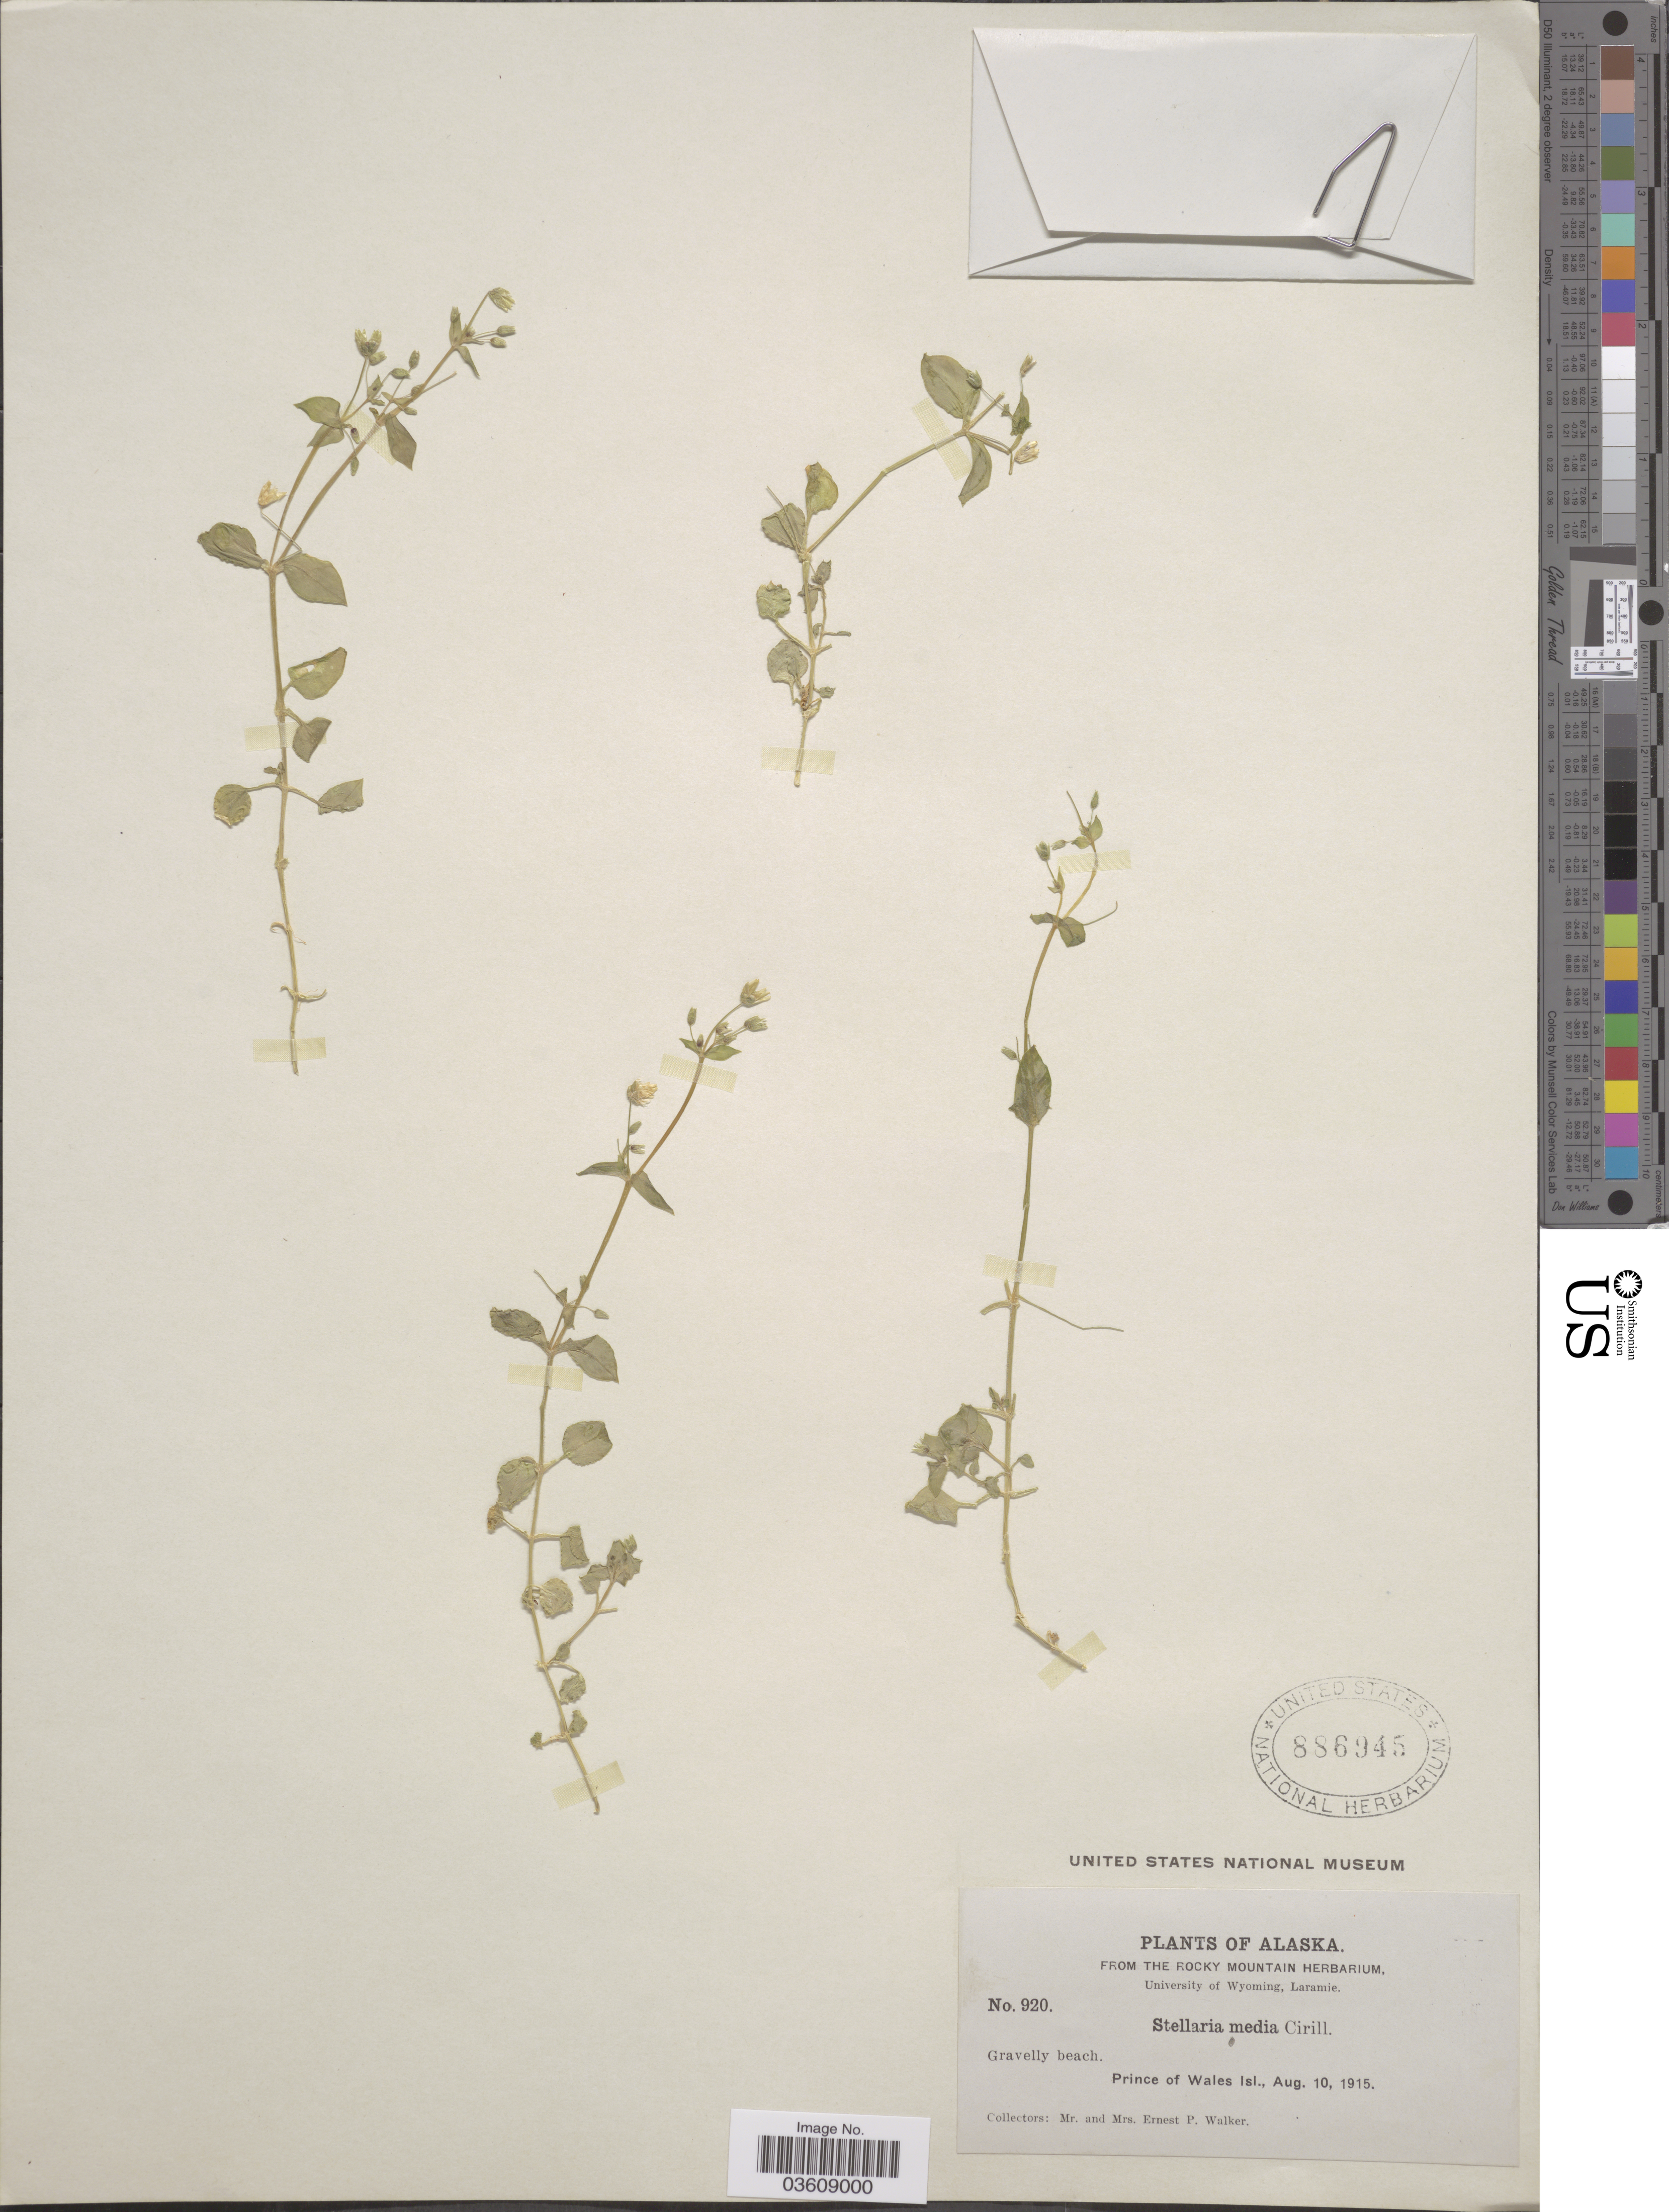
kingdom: Plantae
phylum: Tracheophyta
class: Magnoliopsida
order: Caryophyllales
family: Caryophyllaceae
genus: Stellaria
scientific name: Stellaria media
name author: (L.) Vill.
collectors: E. P. Walker & E. Walker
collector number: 920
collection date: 1915-08-10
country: United States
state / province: Alaska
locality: Prince of Wales Isl.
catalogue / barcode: US 886945